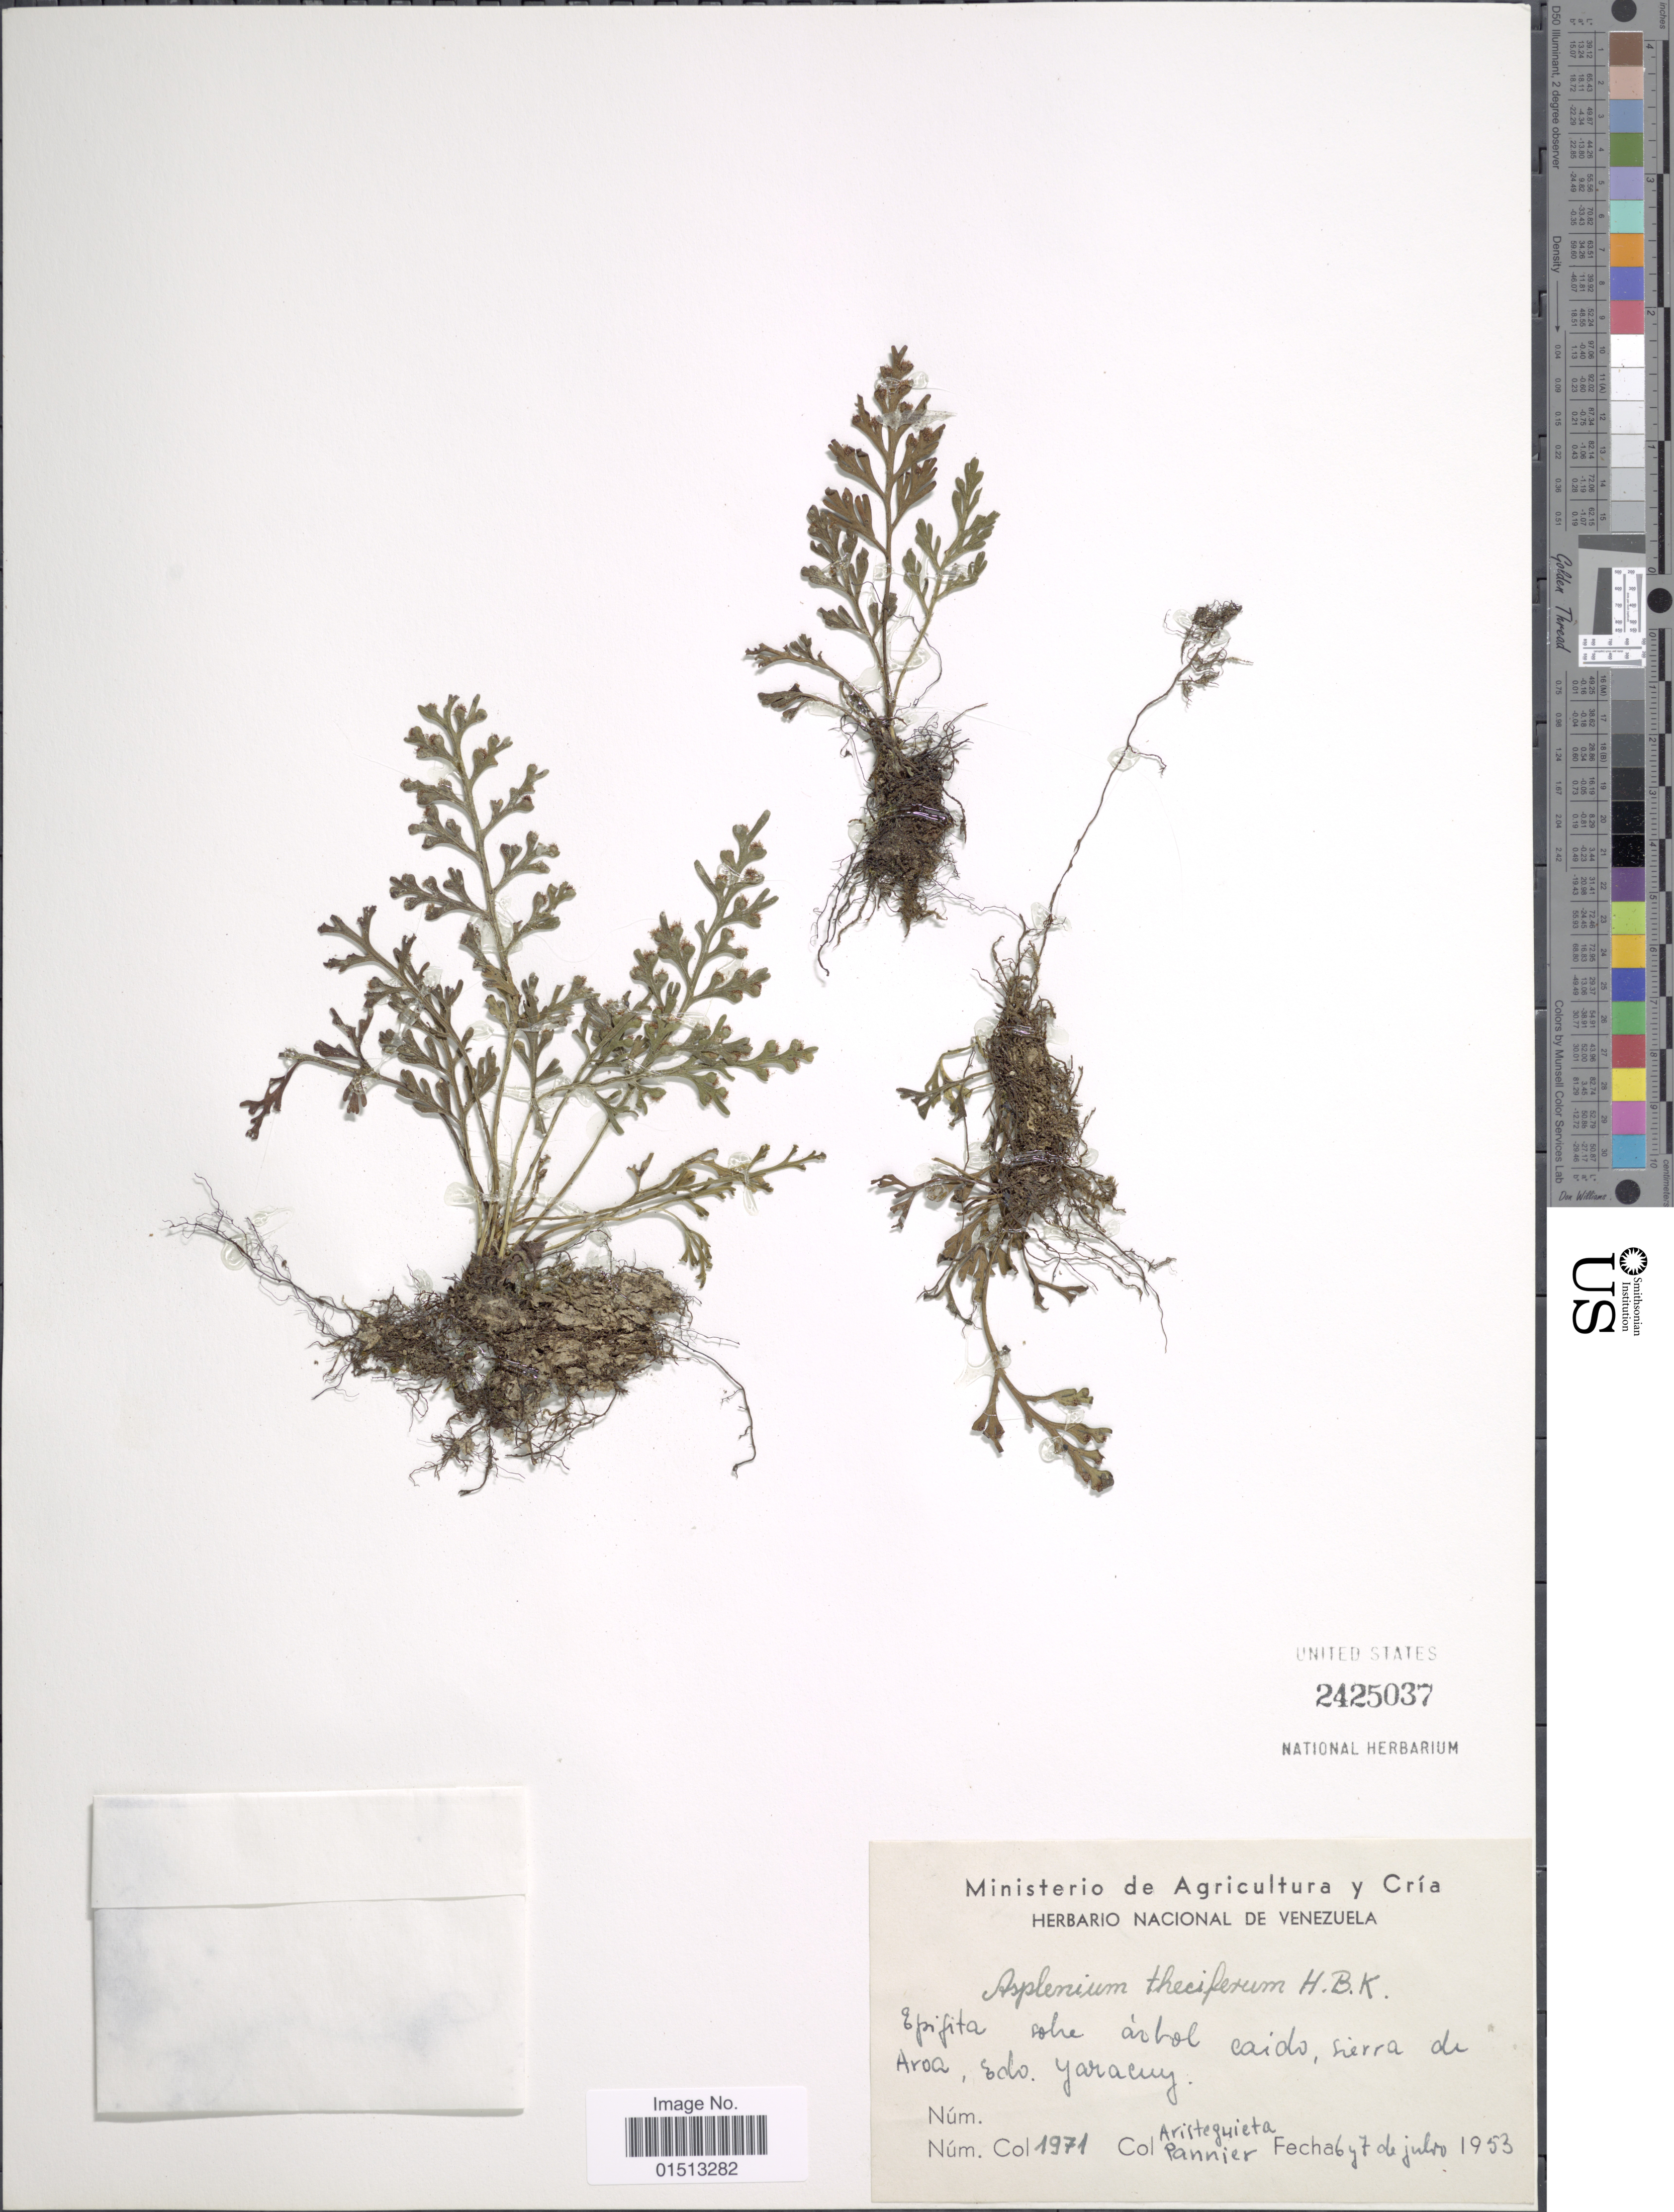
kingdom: Plantae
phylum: Tracheophyta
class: Polypodiopsida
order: Polypodiales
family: Aspleniaceae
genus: Asplenium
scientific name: Asplenium theciferum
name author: (Kunth) Mett.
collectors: -. Aristeguieta & Pannier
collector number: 1971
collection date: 1953-07-06/1953-07-07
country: Venezuela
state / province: Yaracuy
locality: Sierra de Aroa.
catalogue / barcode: US 2425037